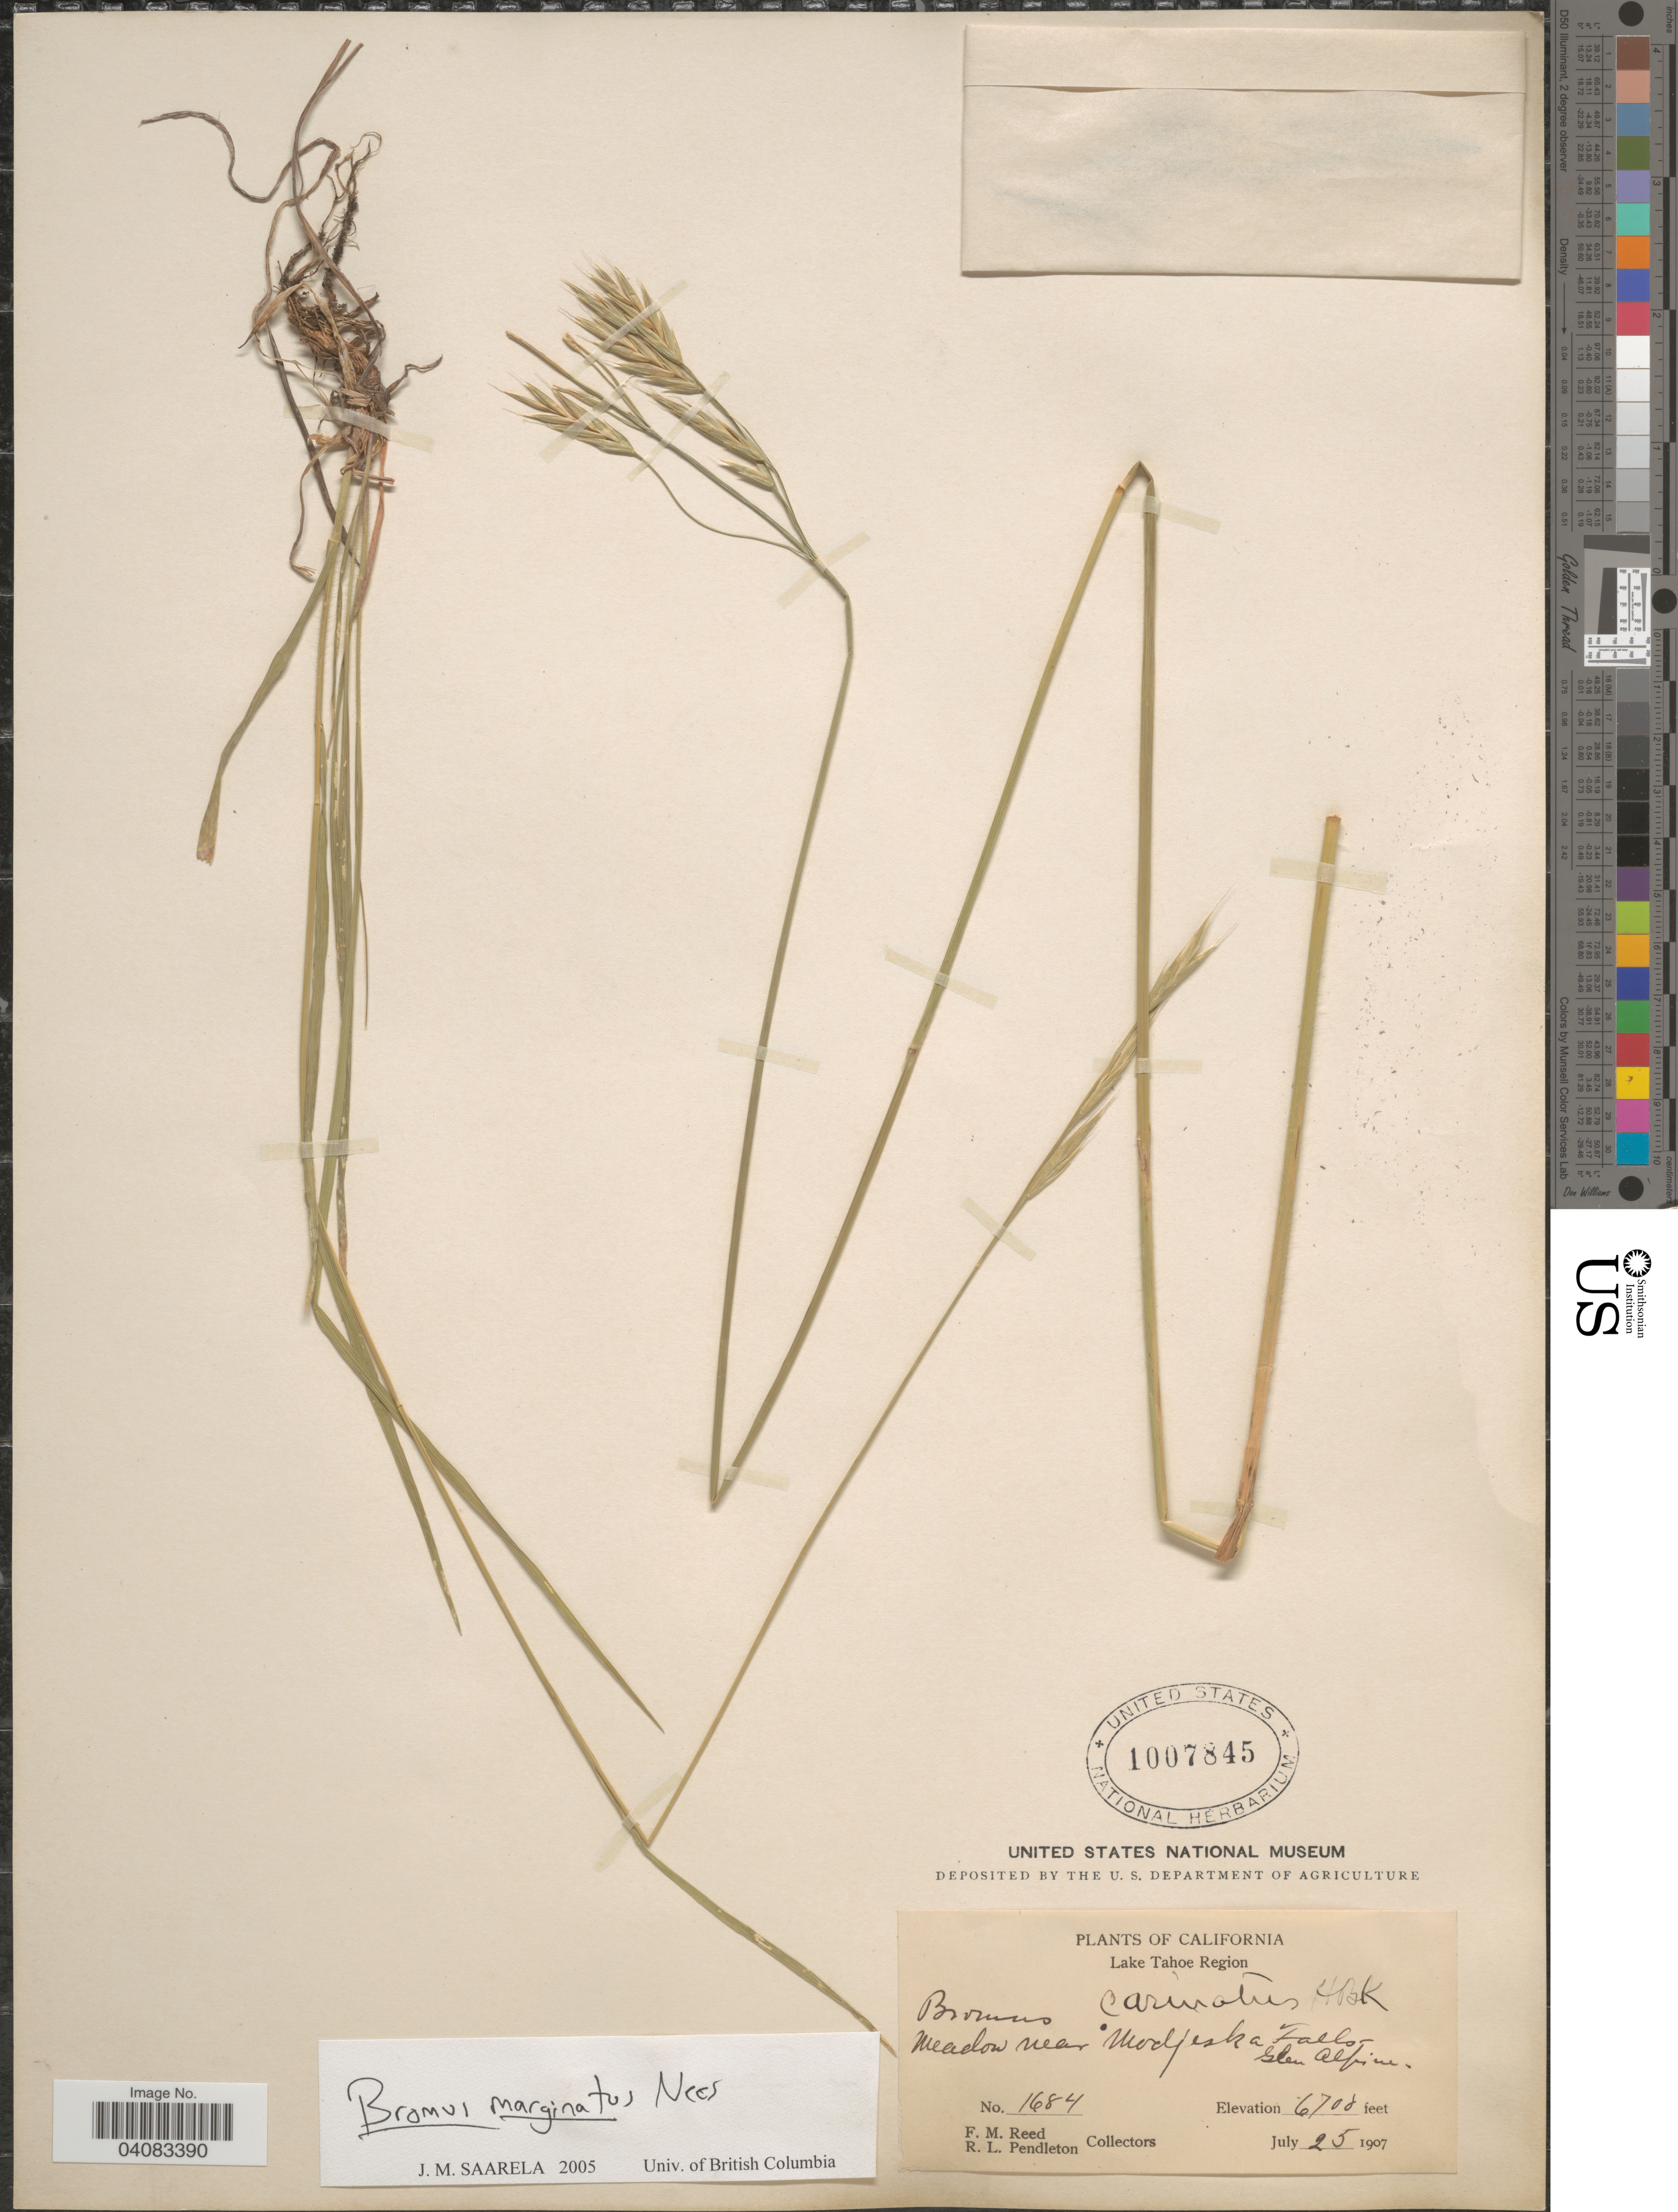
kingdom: Plantae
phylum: Tracheophyta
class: Liliopsida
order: Poales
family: Poaceae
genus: Bromus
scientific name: Bromus marginatus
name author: Nees ex Steud.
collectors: F. Reed & R. Pendleton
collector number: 1684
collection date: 1907-07-25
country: United States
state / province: California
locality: Lake Tahoe Region. Meadow near Modjeska Falls, Glen Alpine.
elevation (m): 2042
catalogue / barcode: US 1007845